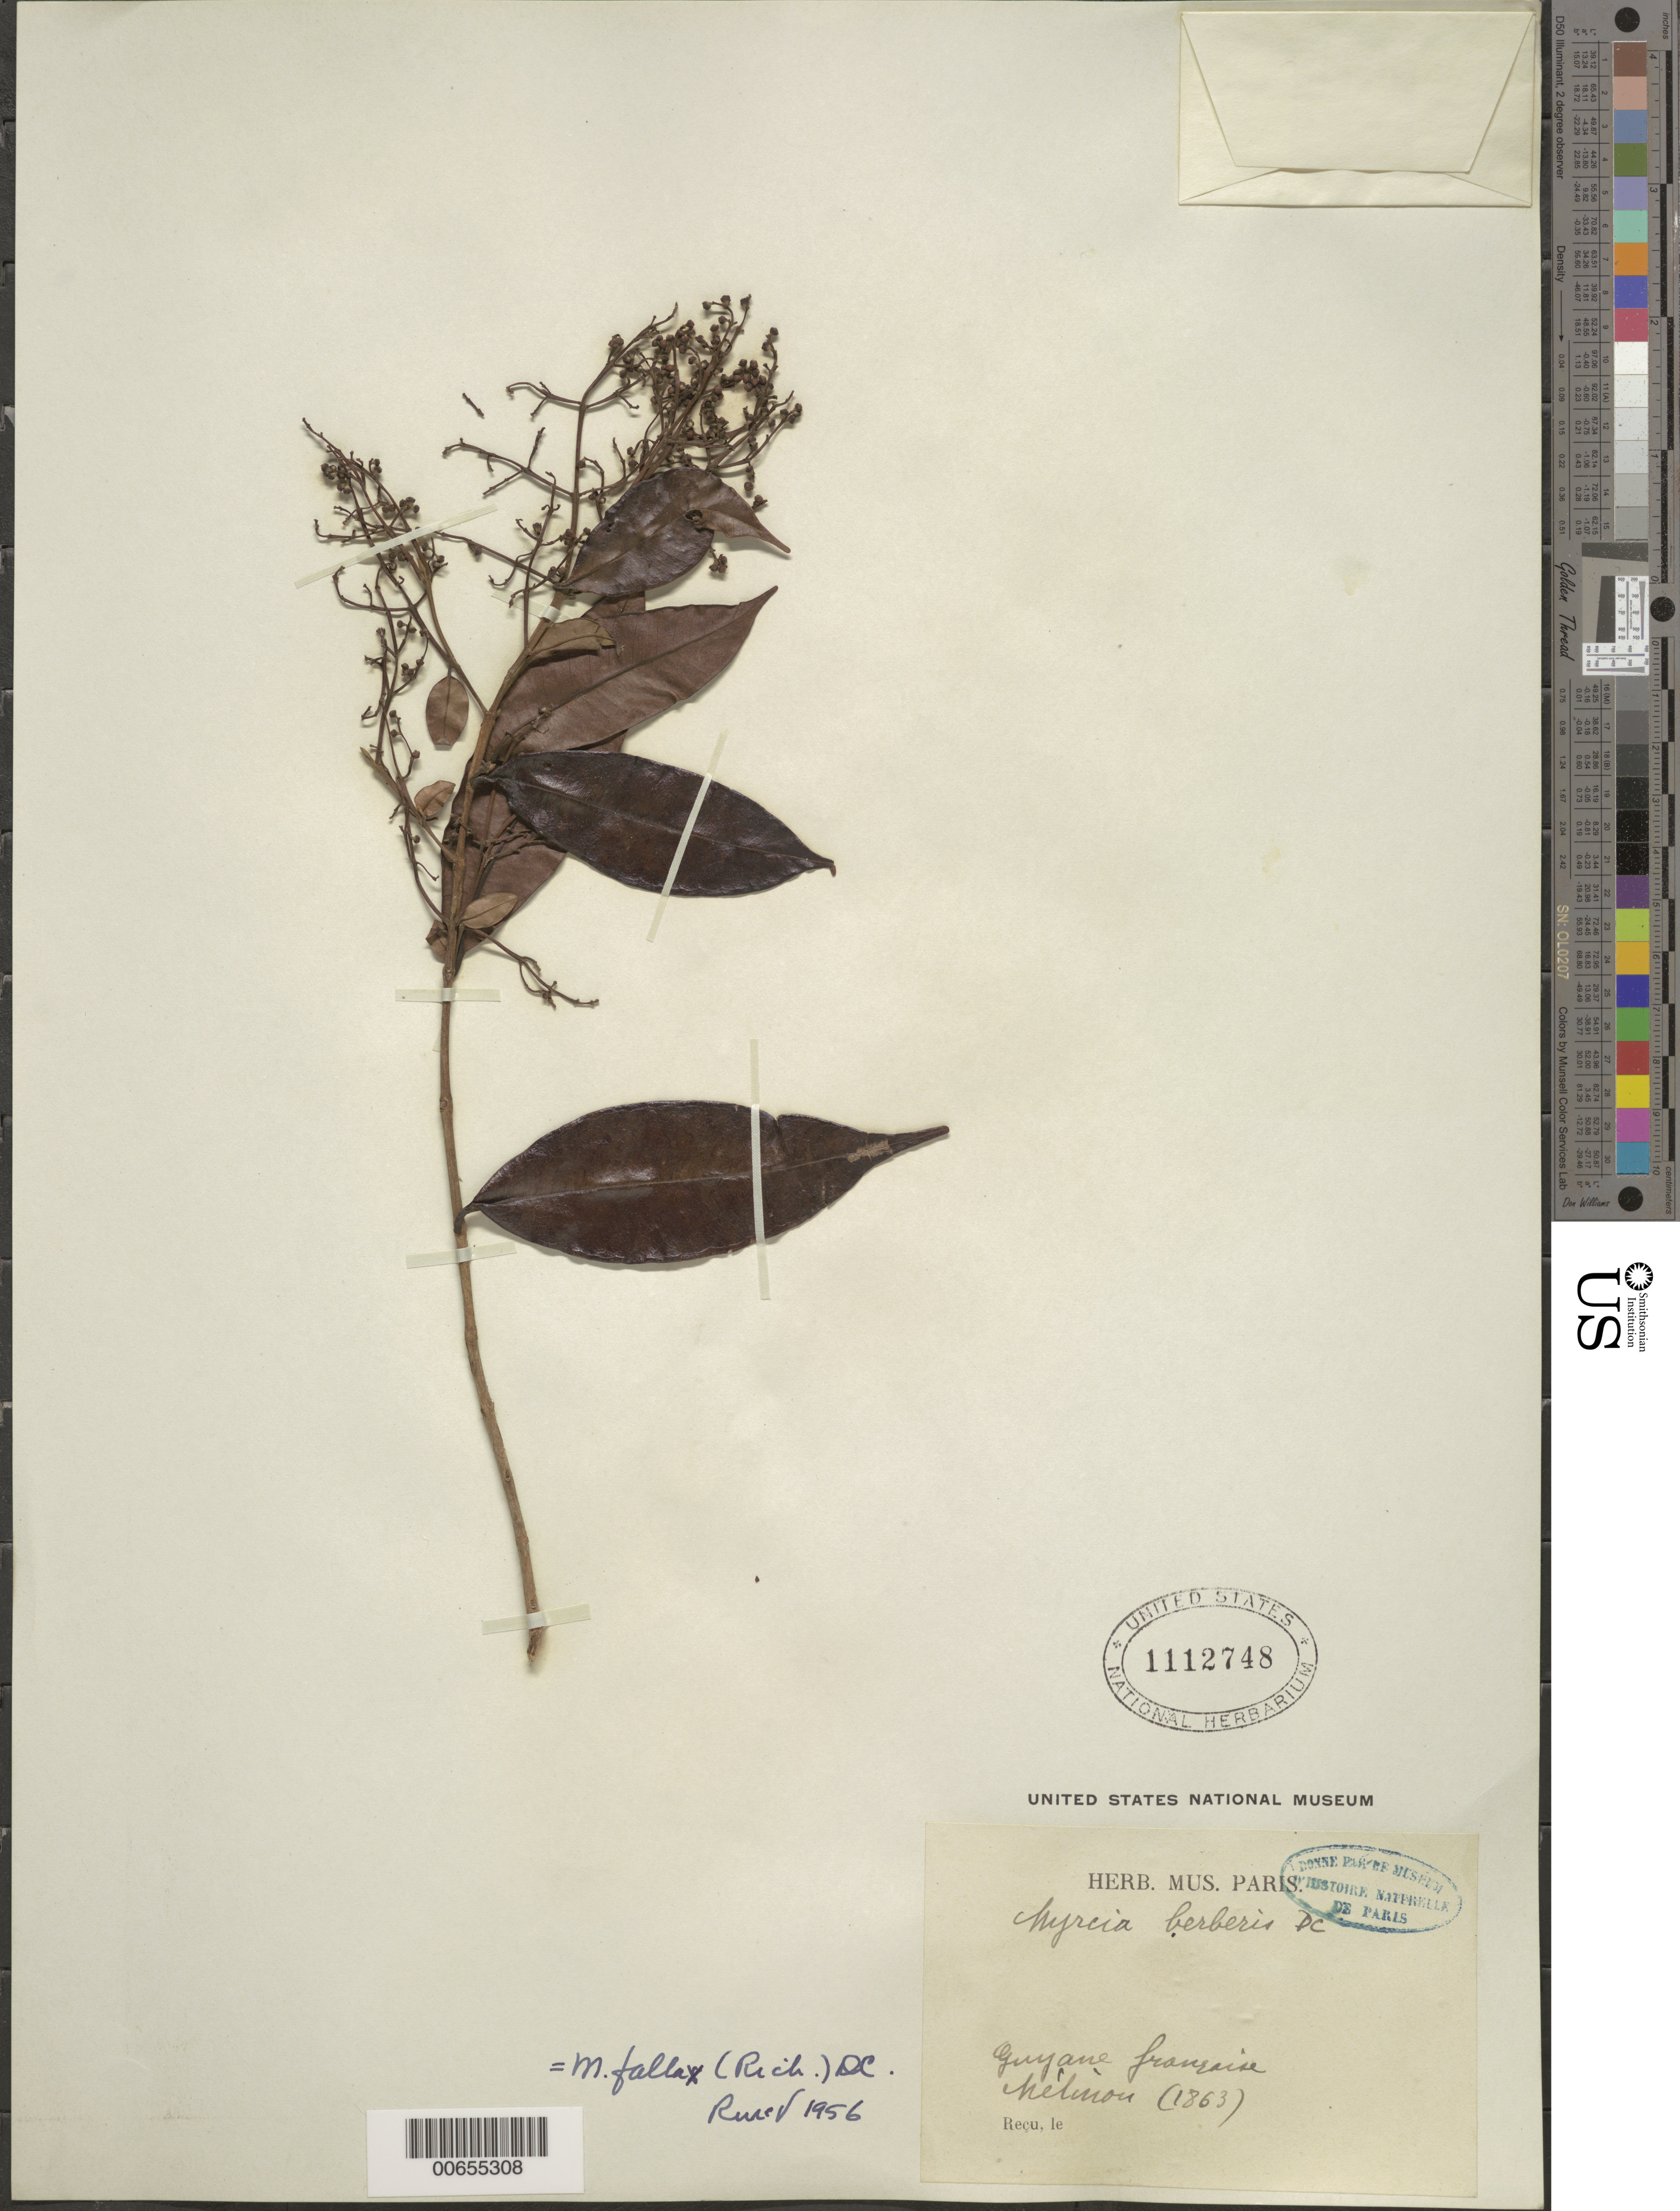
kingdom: Plantae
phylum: Tracheophyta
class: Magnoliopsida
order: Myrtales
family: Myrtaceae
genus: Myrcia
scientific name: Myrcia fallax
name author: (Rich.) DC.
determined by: McVaugh, R.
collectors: E. Mélinon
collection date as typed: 1863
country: French Guiana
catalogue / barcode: US 1112748